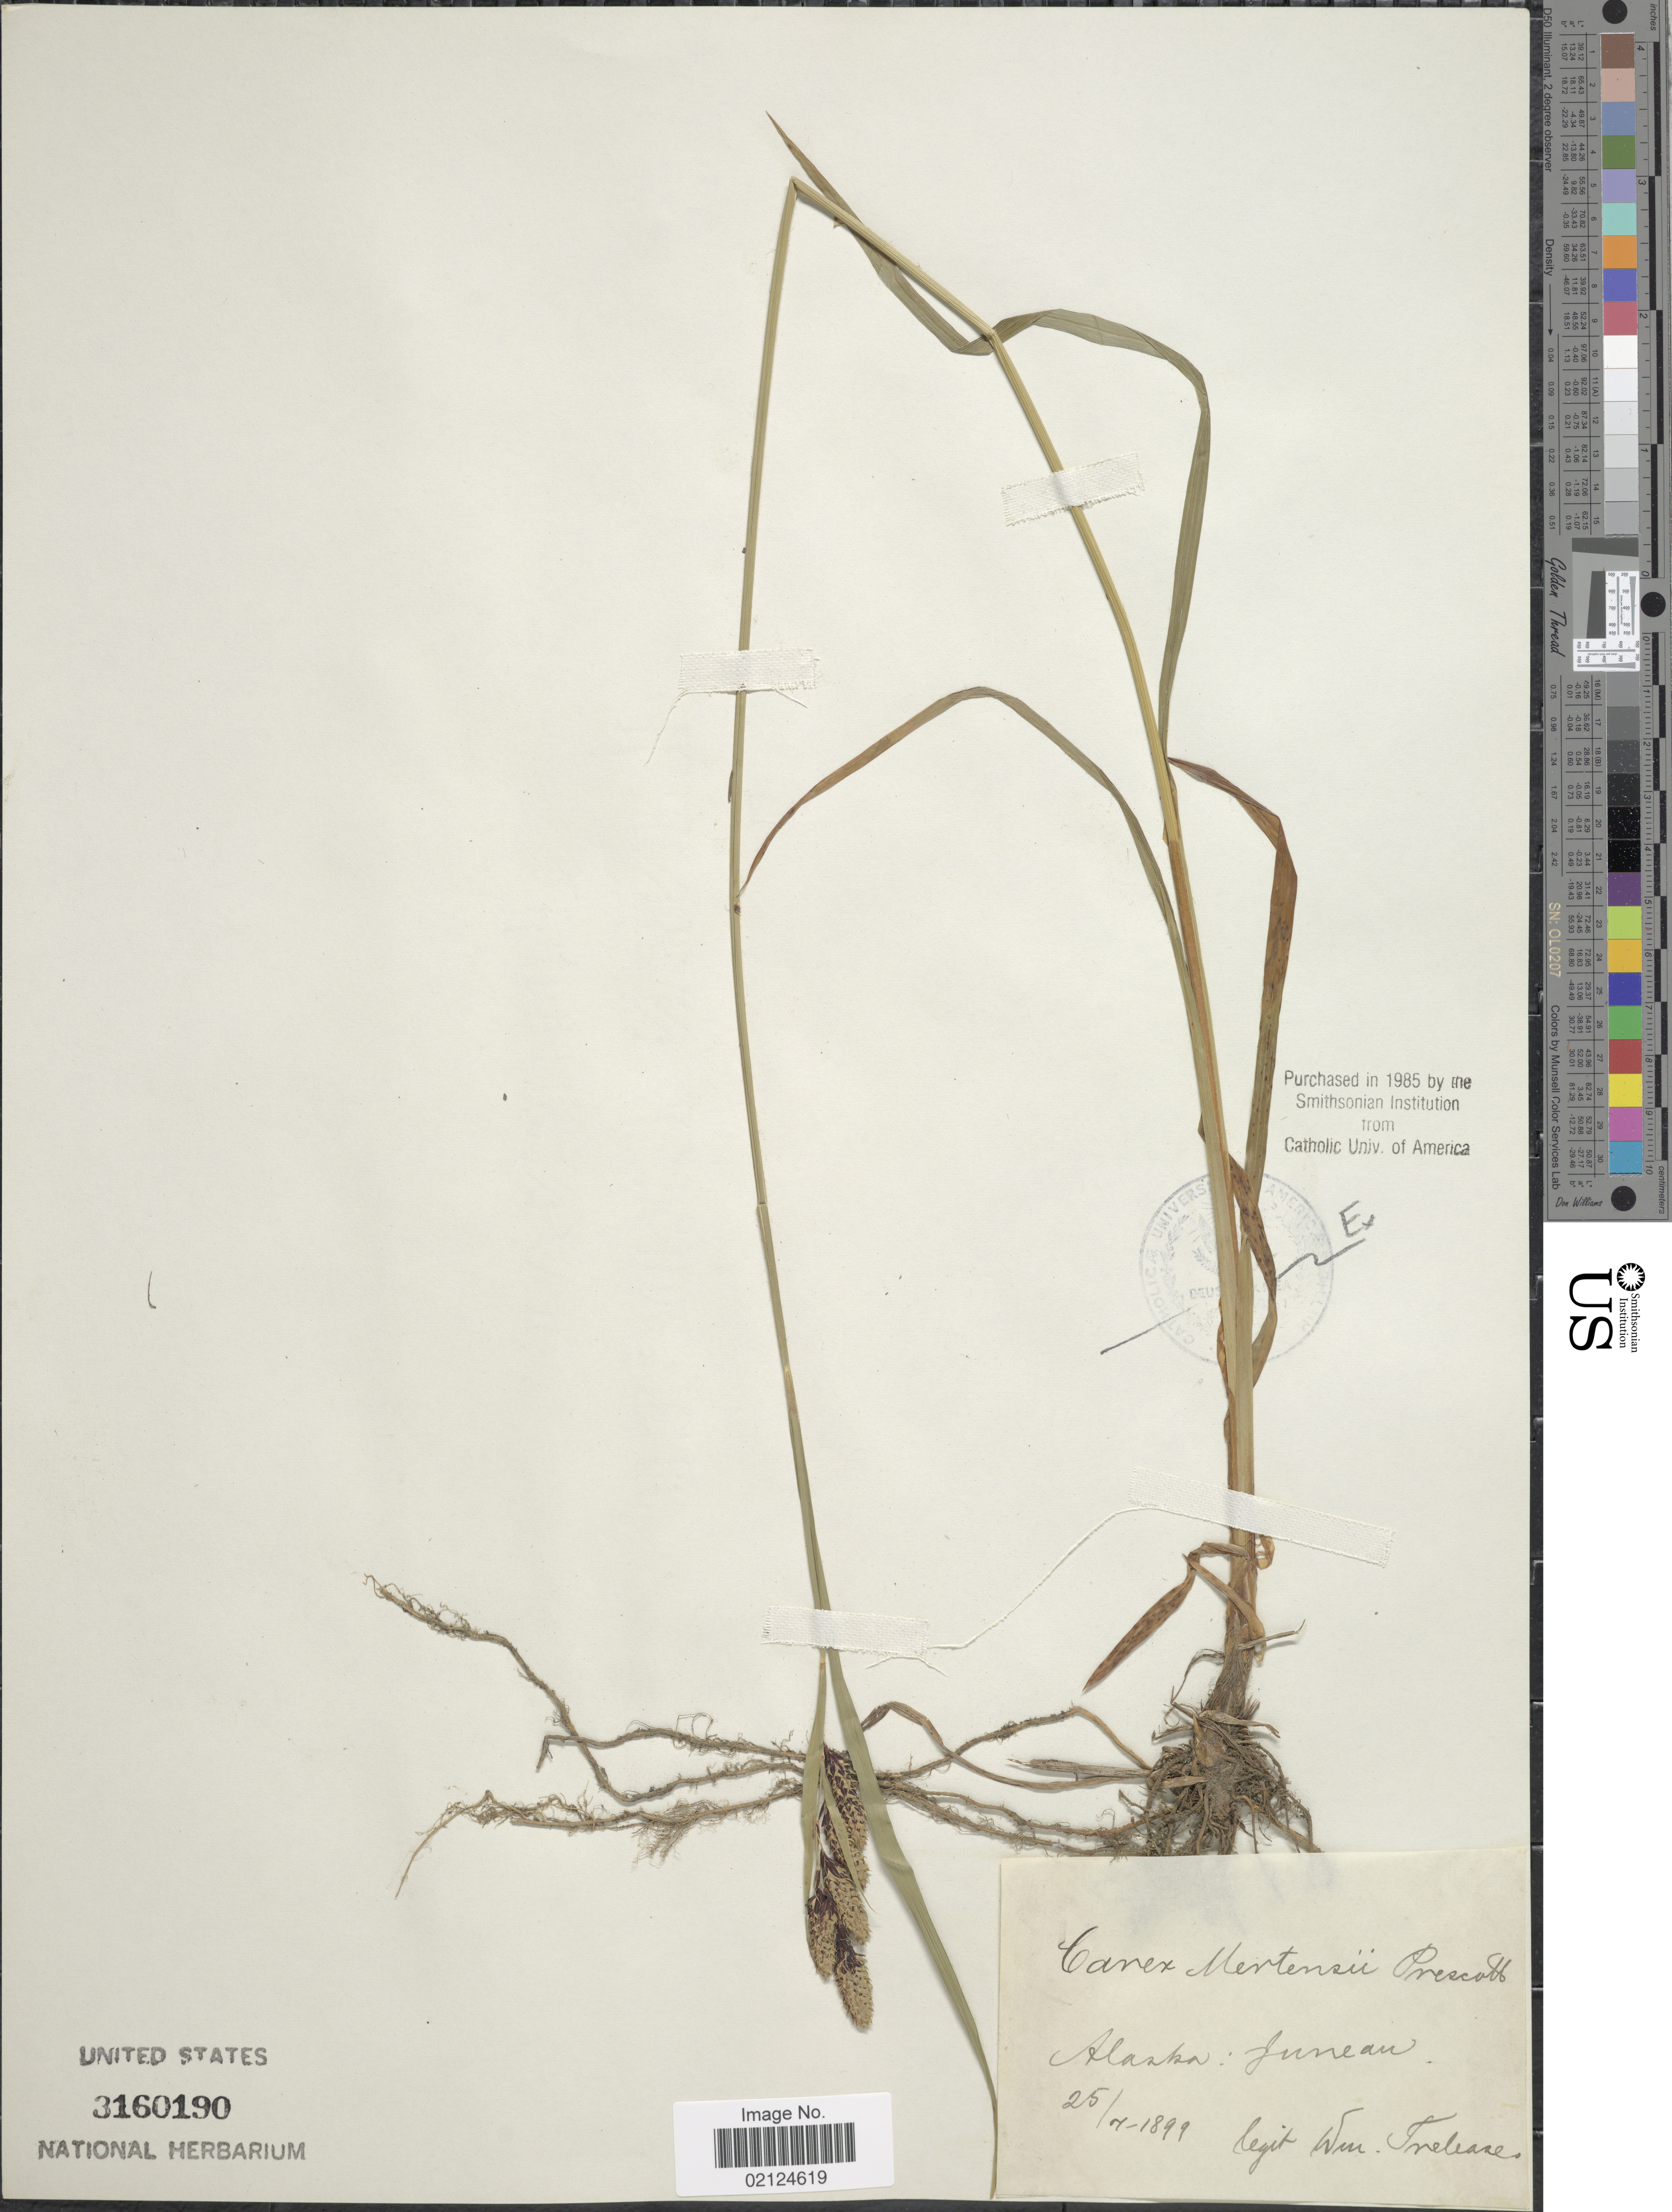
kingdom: Plantae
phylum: Tracheophyta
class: Liliopsida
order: Poales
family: Cyperaceae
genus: Carex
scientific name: Carex mertensii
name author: J.D. Prescott ex Bong.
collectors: W. Trelease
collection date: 1899-07-25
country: United States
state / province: Alaska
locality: Juneau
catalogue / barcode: US 3160190